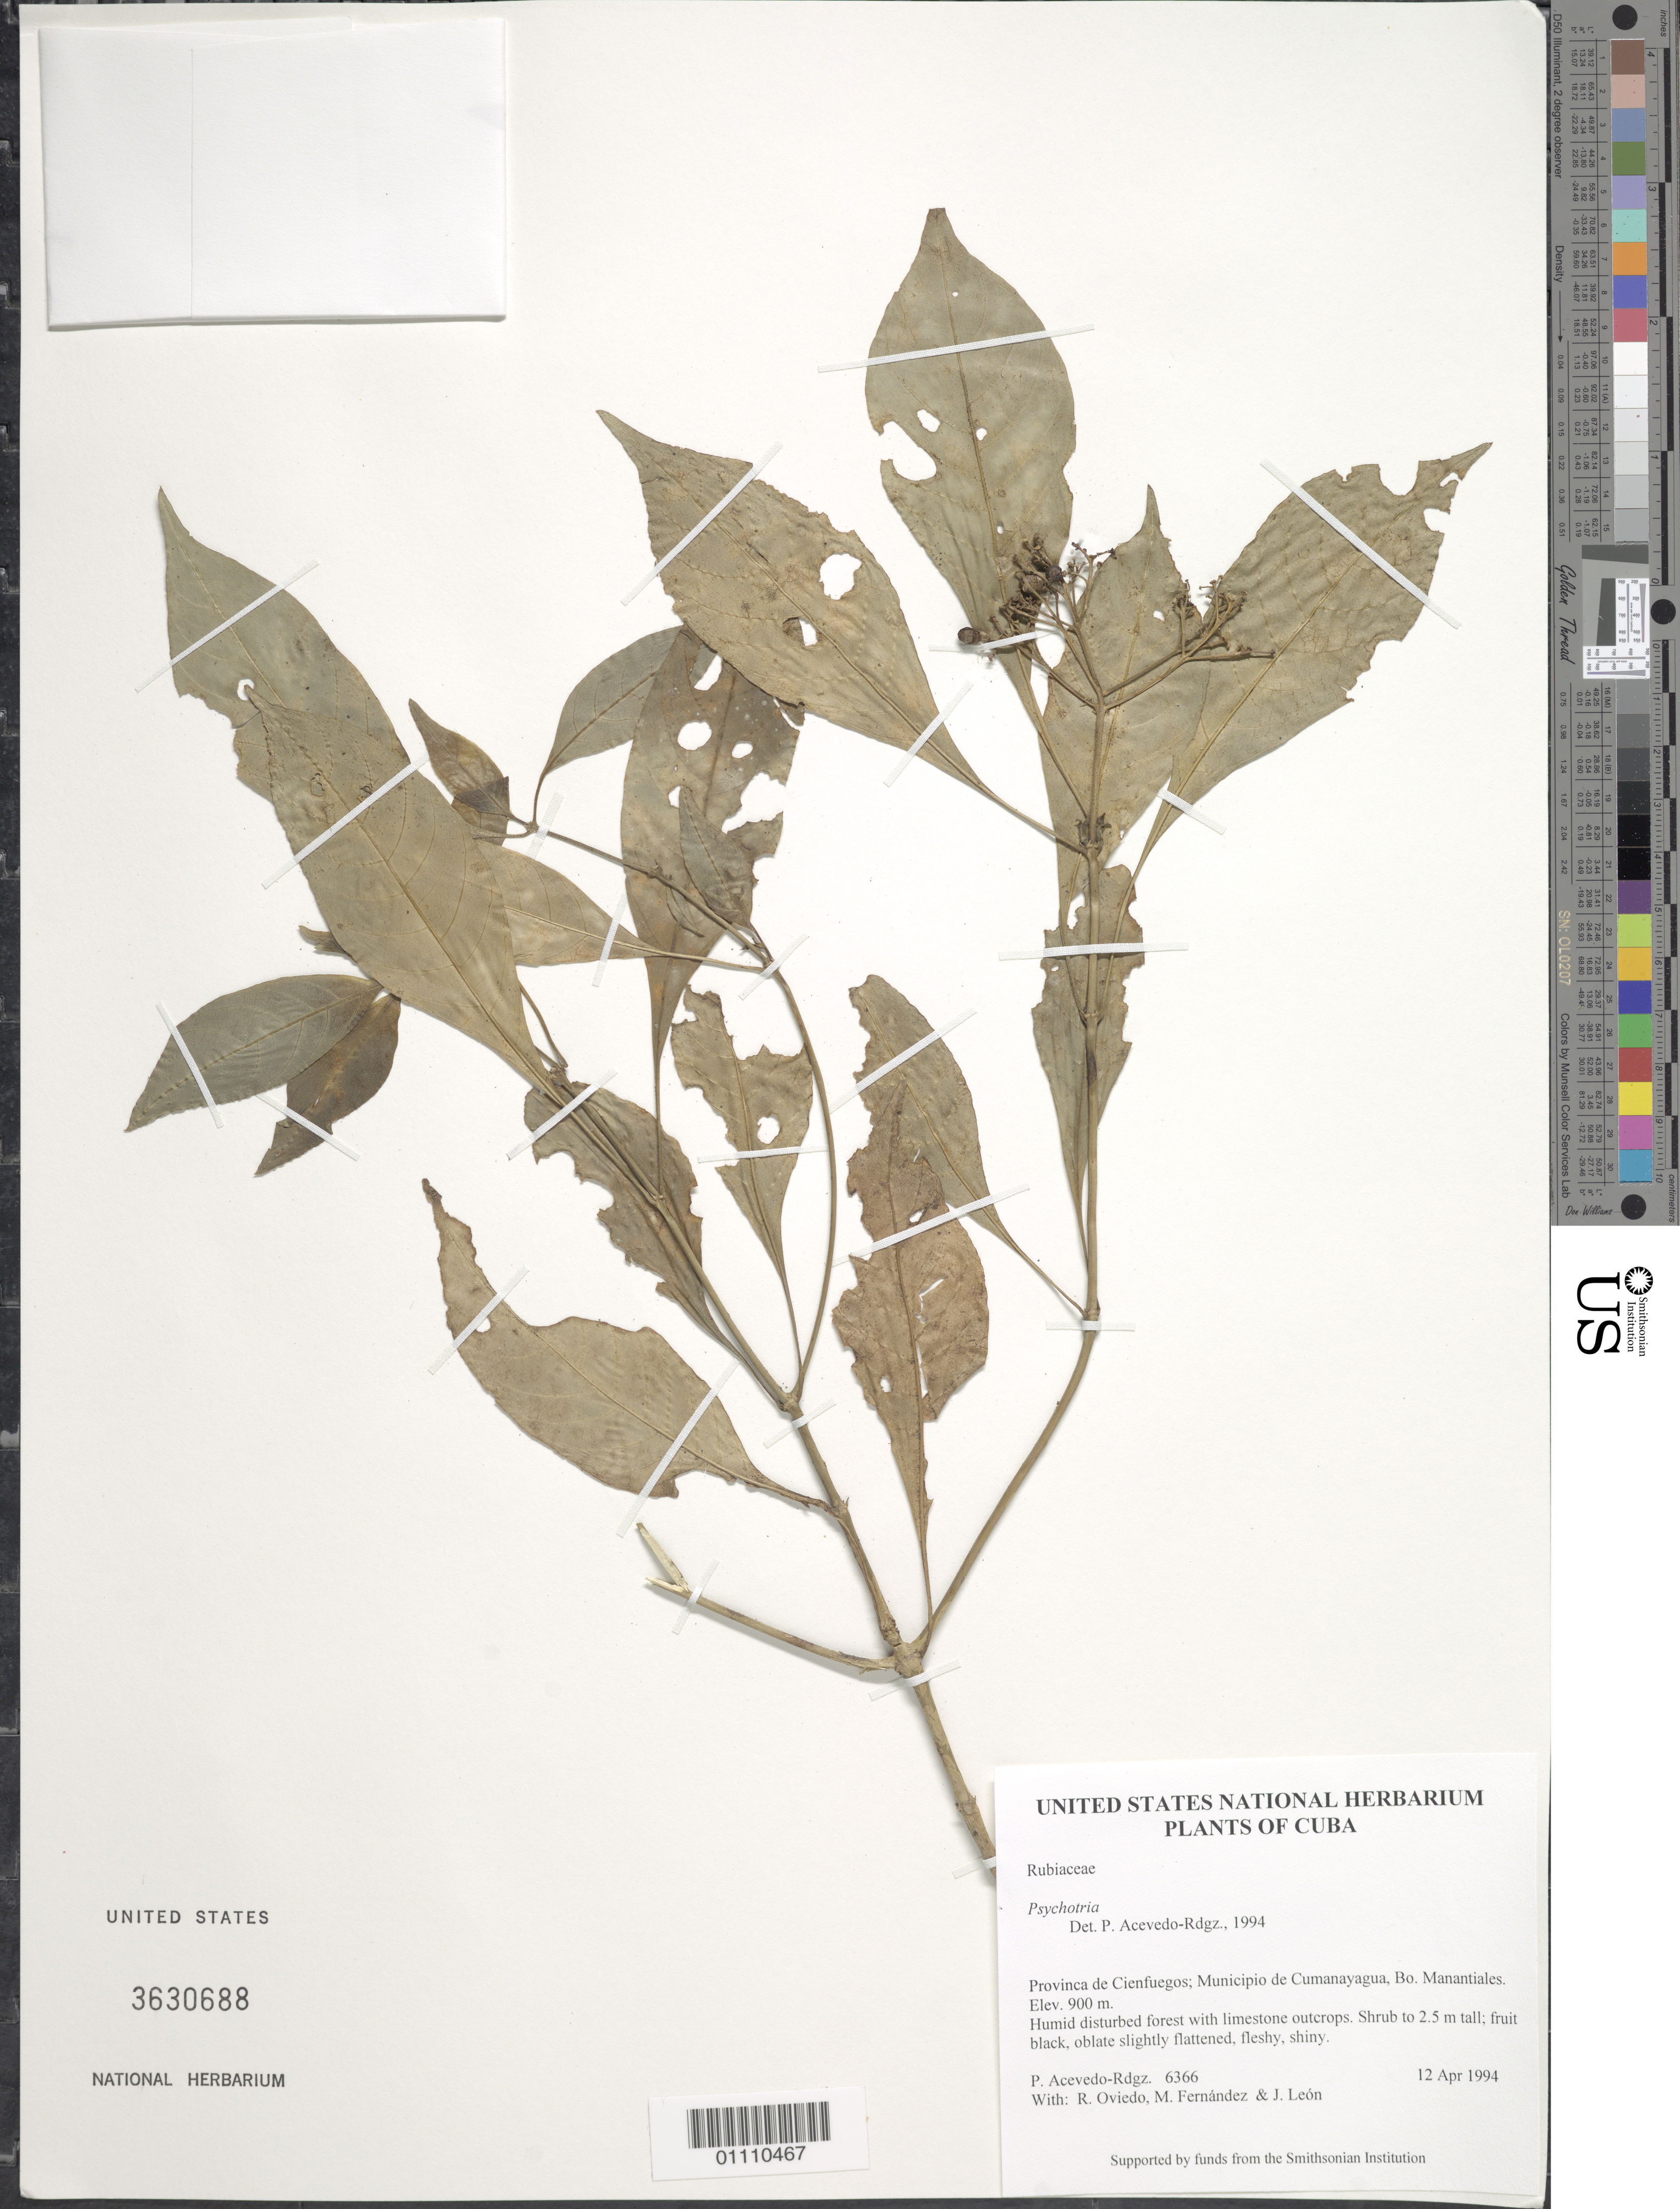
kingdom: Plantae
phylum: Tracheophyta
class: Magnoliopsida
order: Gentianales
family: Rubiaceae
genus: Psychotria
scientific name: Psychotria sp.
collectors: P. Acevedo-Rodr., R. Oviedo, M. Fernández & J. León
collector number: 6366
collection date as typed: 12 Apr 1994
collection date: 1994-04-12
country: Cuba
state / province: Cienfuegos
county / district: Municipio de Cumanayagua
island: Cuba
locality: Bo Manantiales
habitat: Humid disturbed forest with limestone outcrops.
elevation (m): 900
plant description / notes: HAC, MO, US, GH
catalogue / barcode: US 3630688